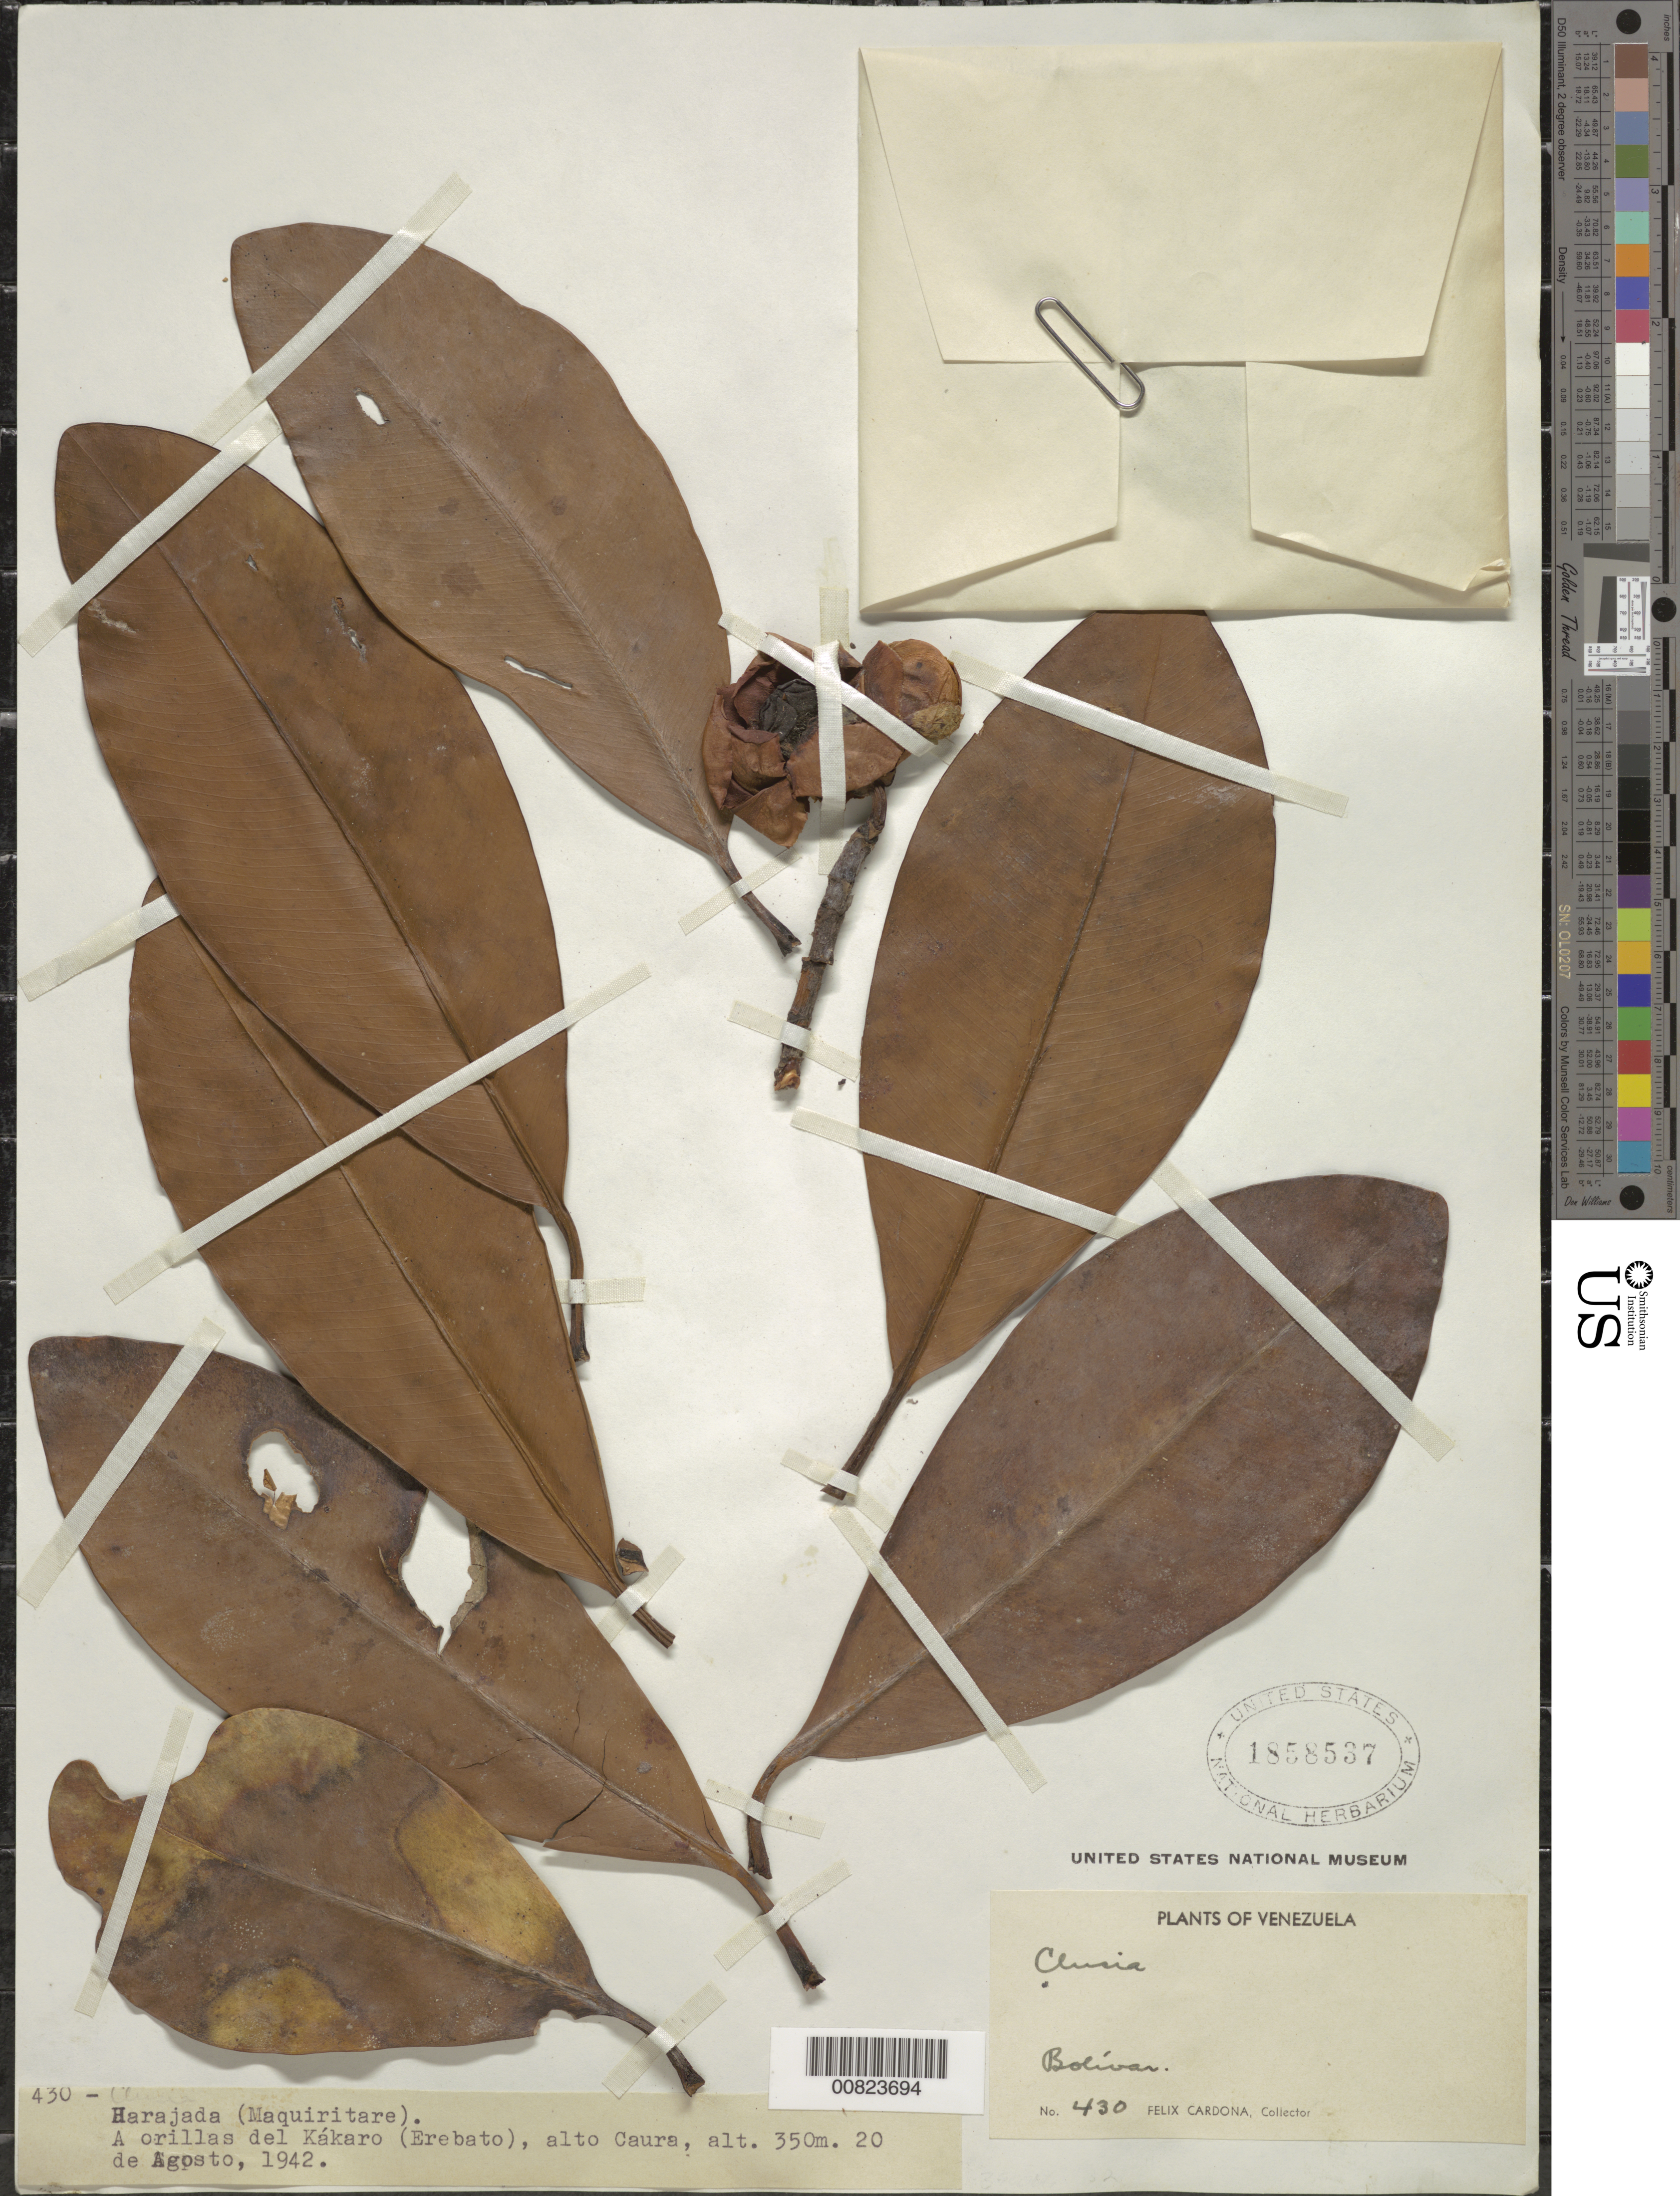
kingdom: Plantae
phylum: Tracheophyta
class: Magnoliopsida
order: Malpighiales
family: Clusiaceae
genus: Clusia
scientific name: Clusia sp.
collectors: F. Cardona Puig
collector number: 430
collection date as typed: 20-Aug-42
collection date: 1942-08-20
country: Venezuela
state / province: Bolívar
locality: Río Kakaro, affluent of Erebato, alto Caura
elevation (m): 350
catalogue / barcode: US 1858537